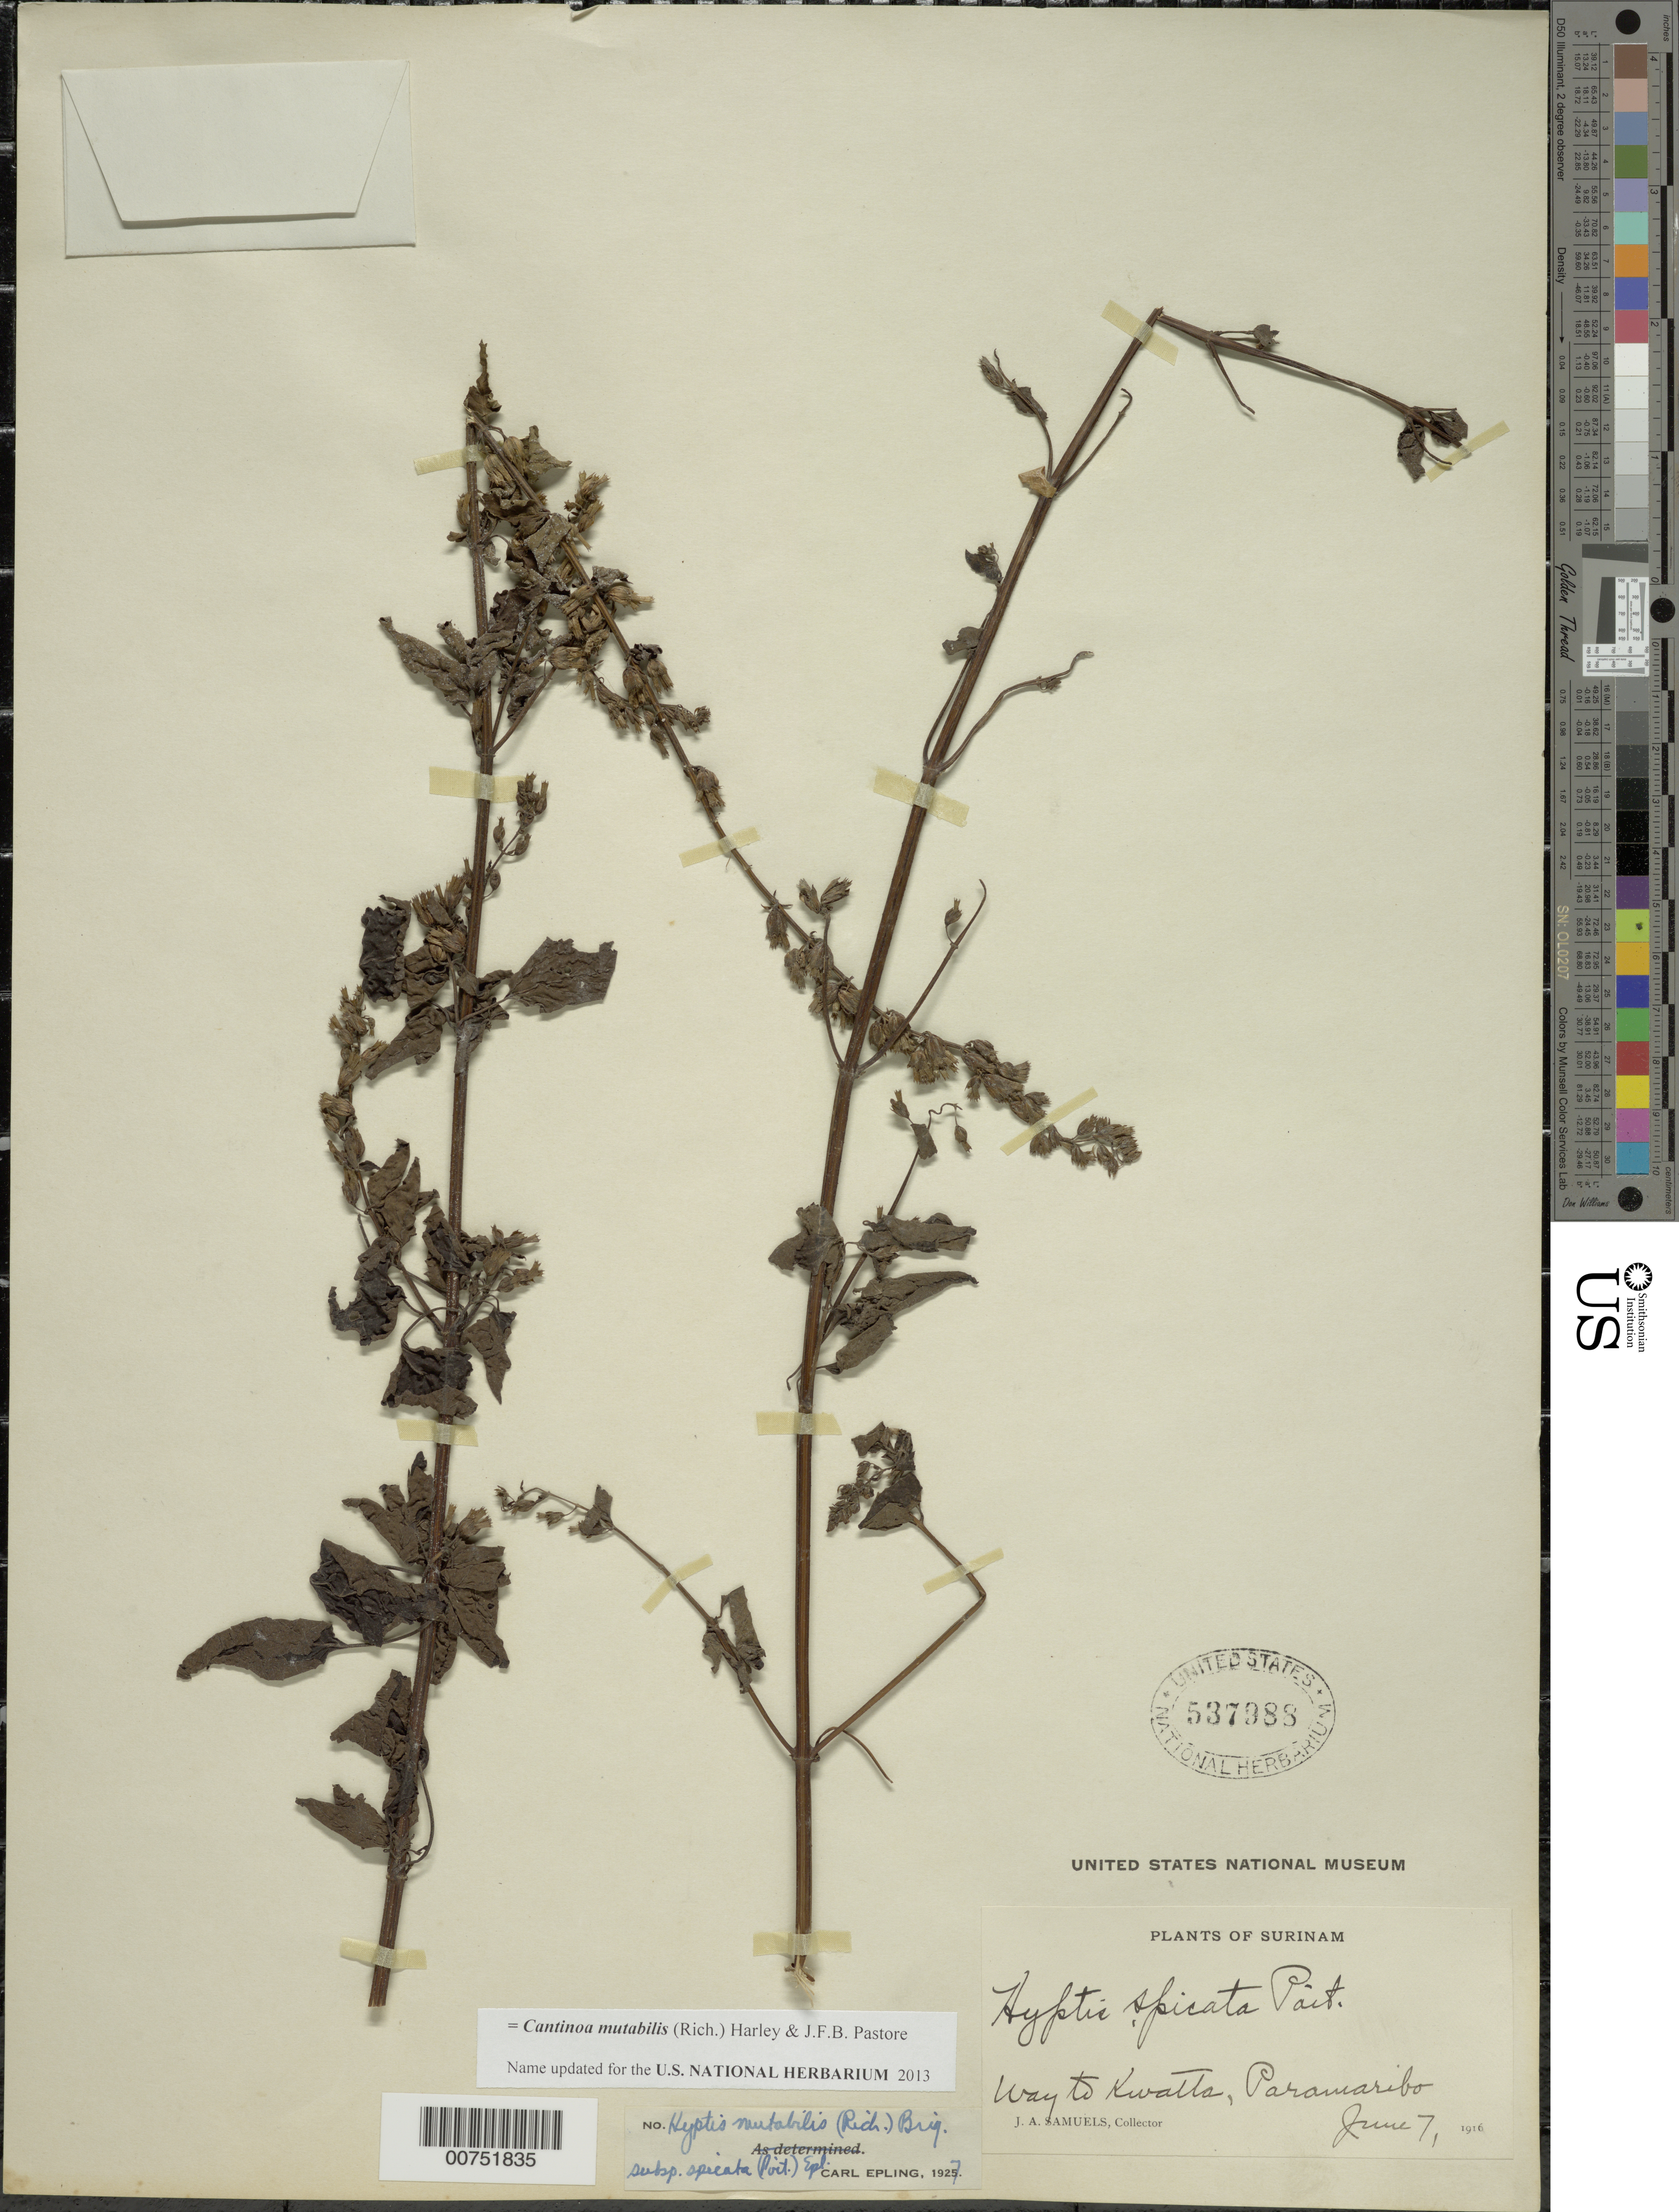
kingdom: Plantae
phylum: Tracheophyta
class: Magnoliopsida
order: Lamiales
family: Lamiaceae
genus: Hyptis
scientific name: Hyptis mutabilis var. spicata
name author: (Poit.) Briq.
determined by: Epling, C. C.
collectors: J. A. Samuels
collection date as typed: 7-Jun-16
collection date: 1916-06-07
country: Suriname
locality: Paramaribo, way to Kwatta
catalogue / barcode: US 537988